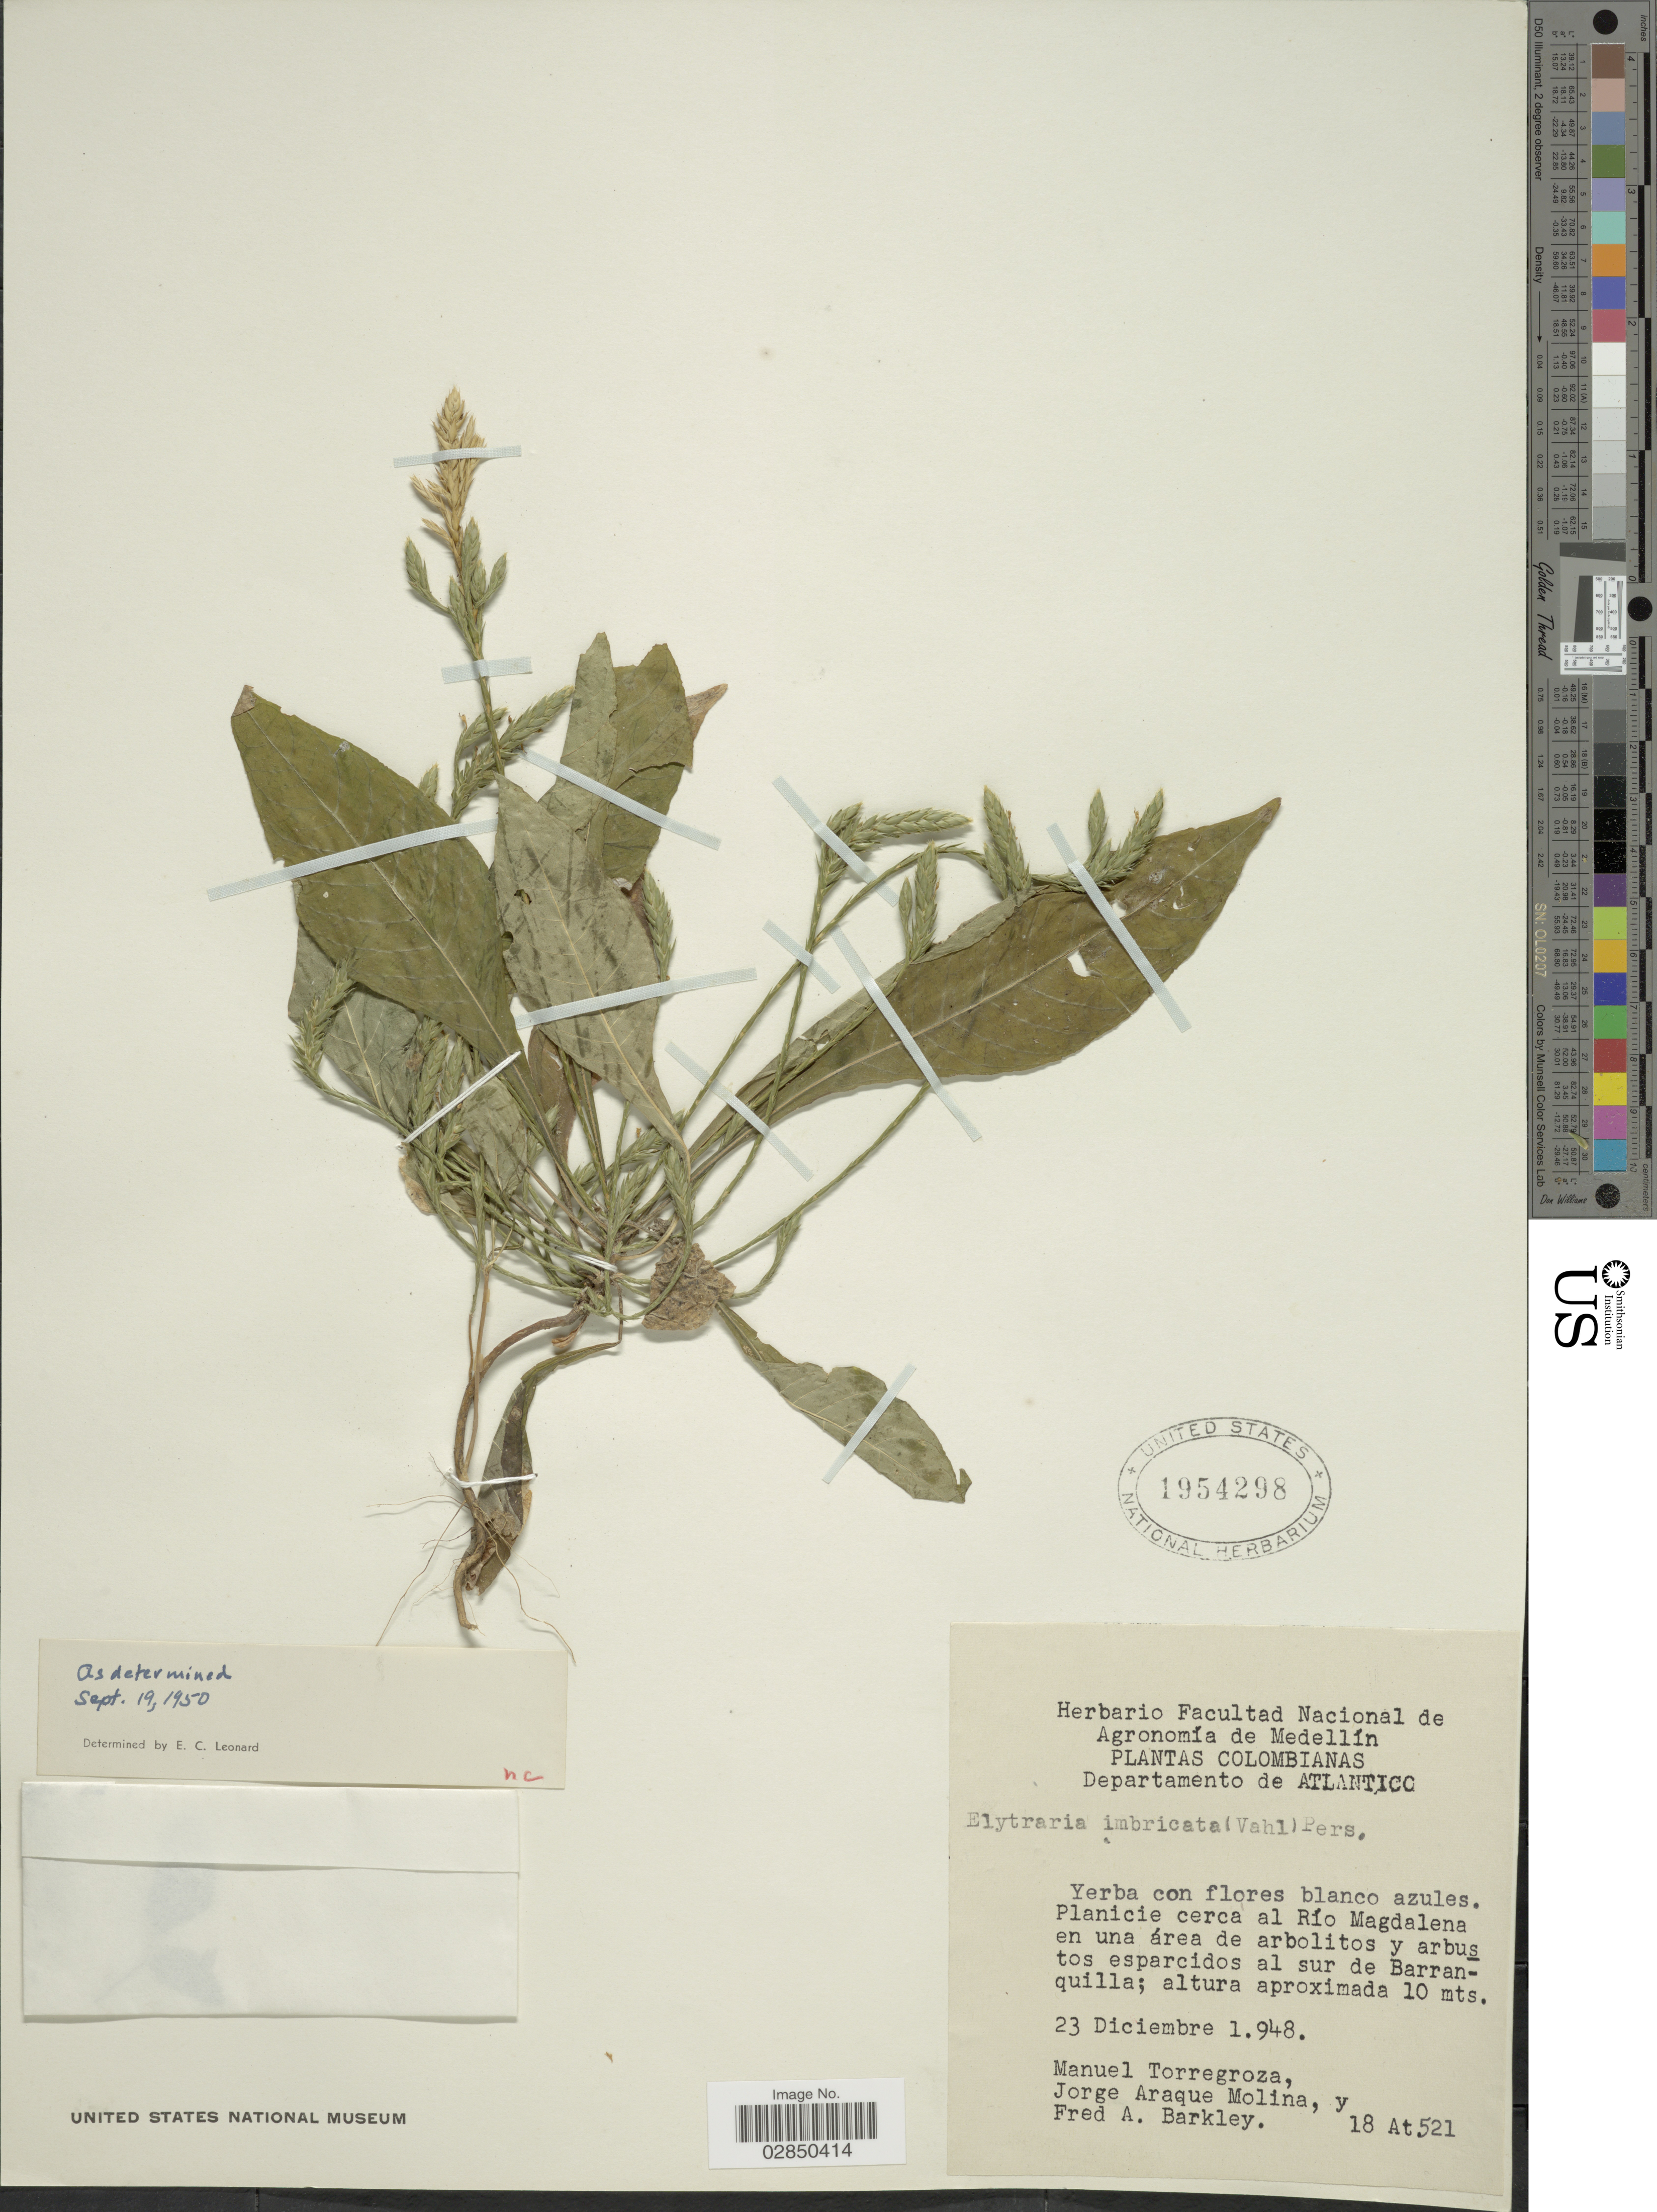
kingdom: Plantae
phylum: Tracheophyta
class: Magnoliopsida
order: Lamiales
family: Acanthaceae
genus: Elytraria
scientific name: Elytraria imbricata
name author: (Vahl) Pers.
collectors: M. Torregroza C., J. A. Molina & F. A. Barkley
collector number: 18At.521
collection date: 1948-12-23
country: Colombia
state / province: Atlántico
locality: Departamento de Atlantico. Planicie cerca al Río Magdalena en una área de arbolitos y arbustos esparcidos al sur de Barranquilla.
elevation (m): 10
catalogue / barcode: US 1954298